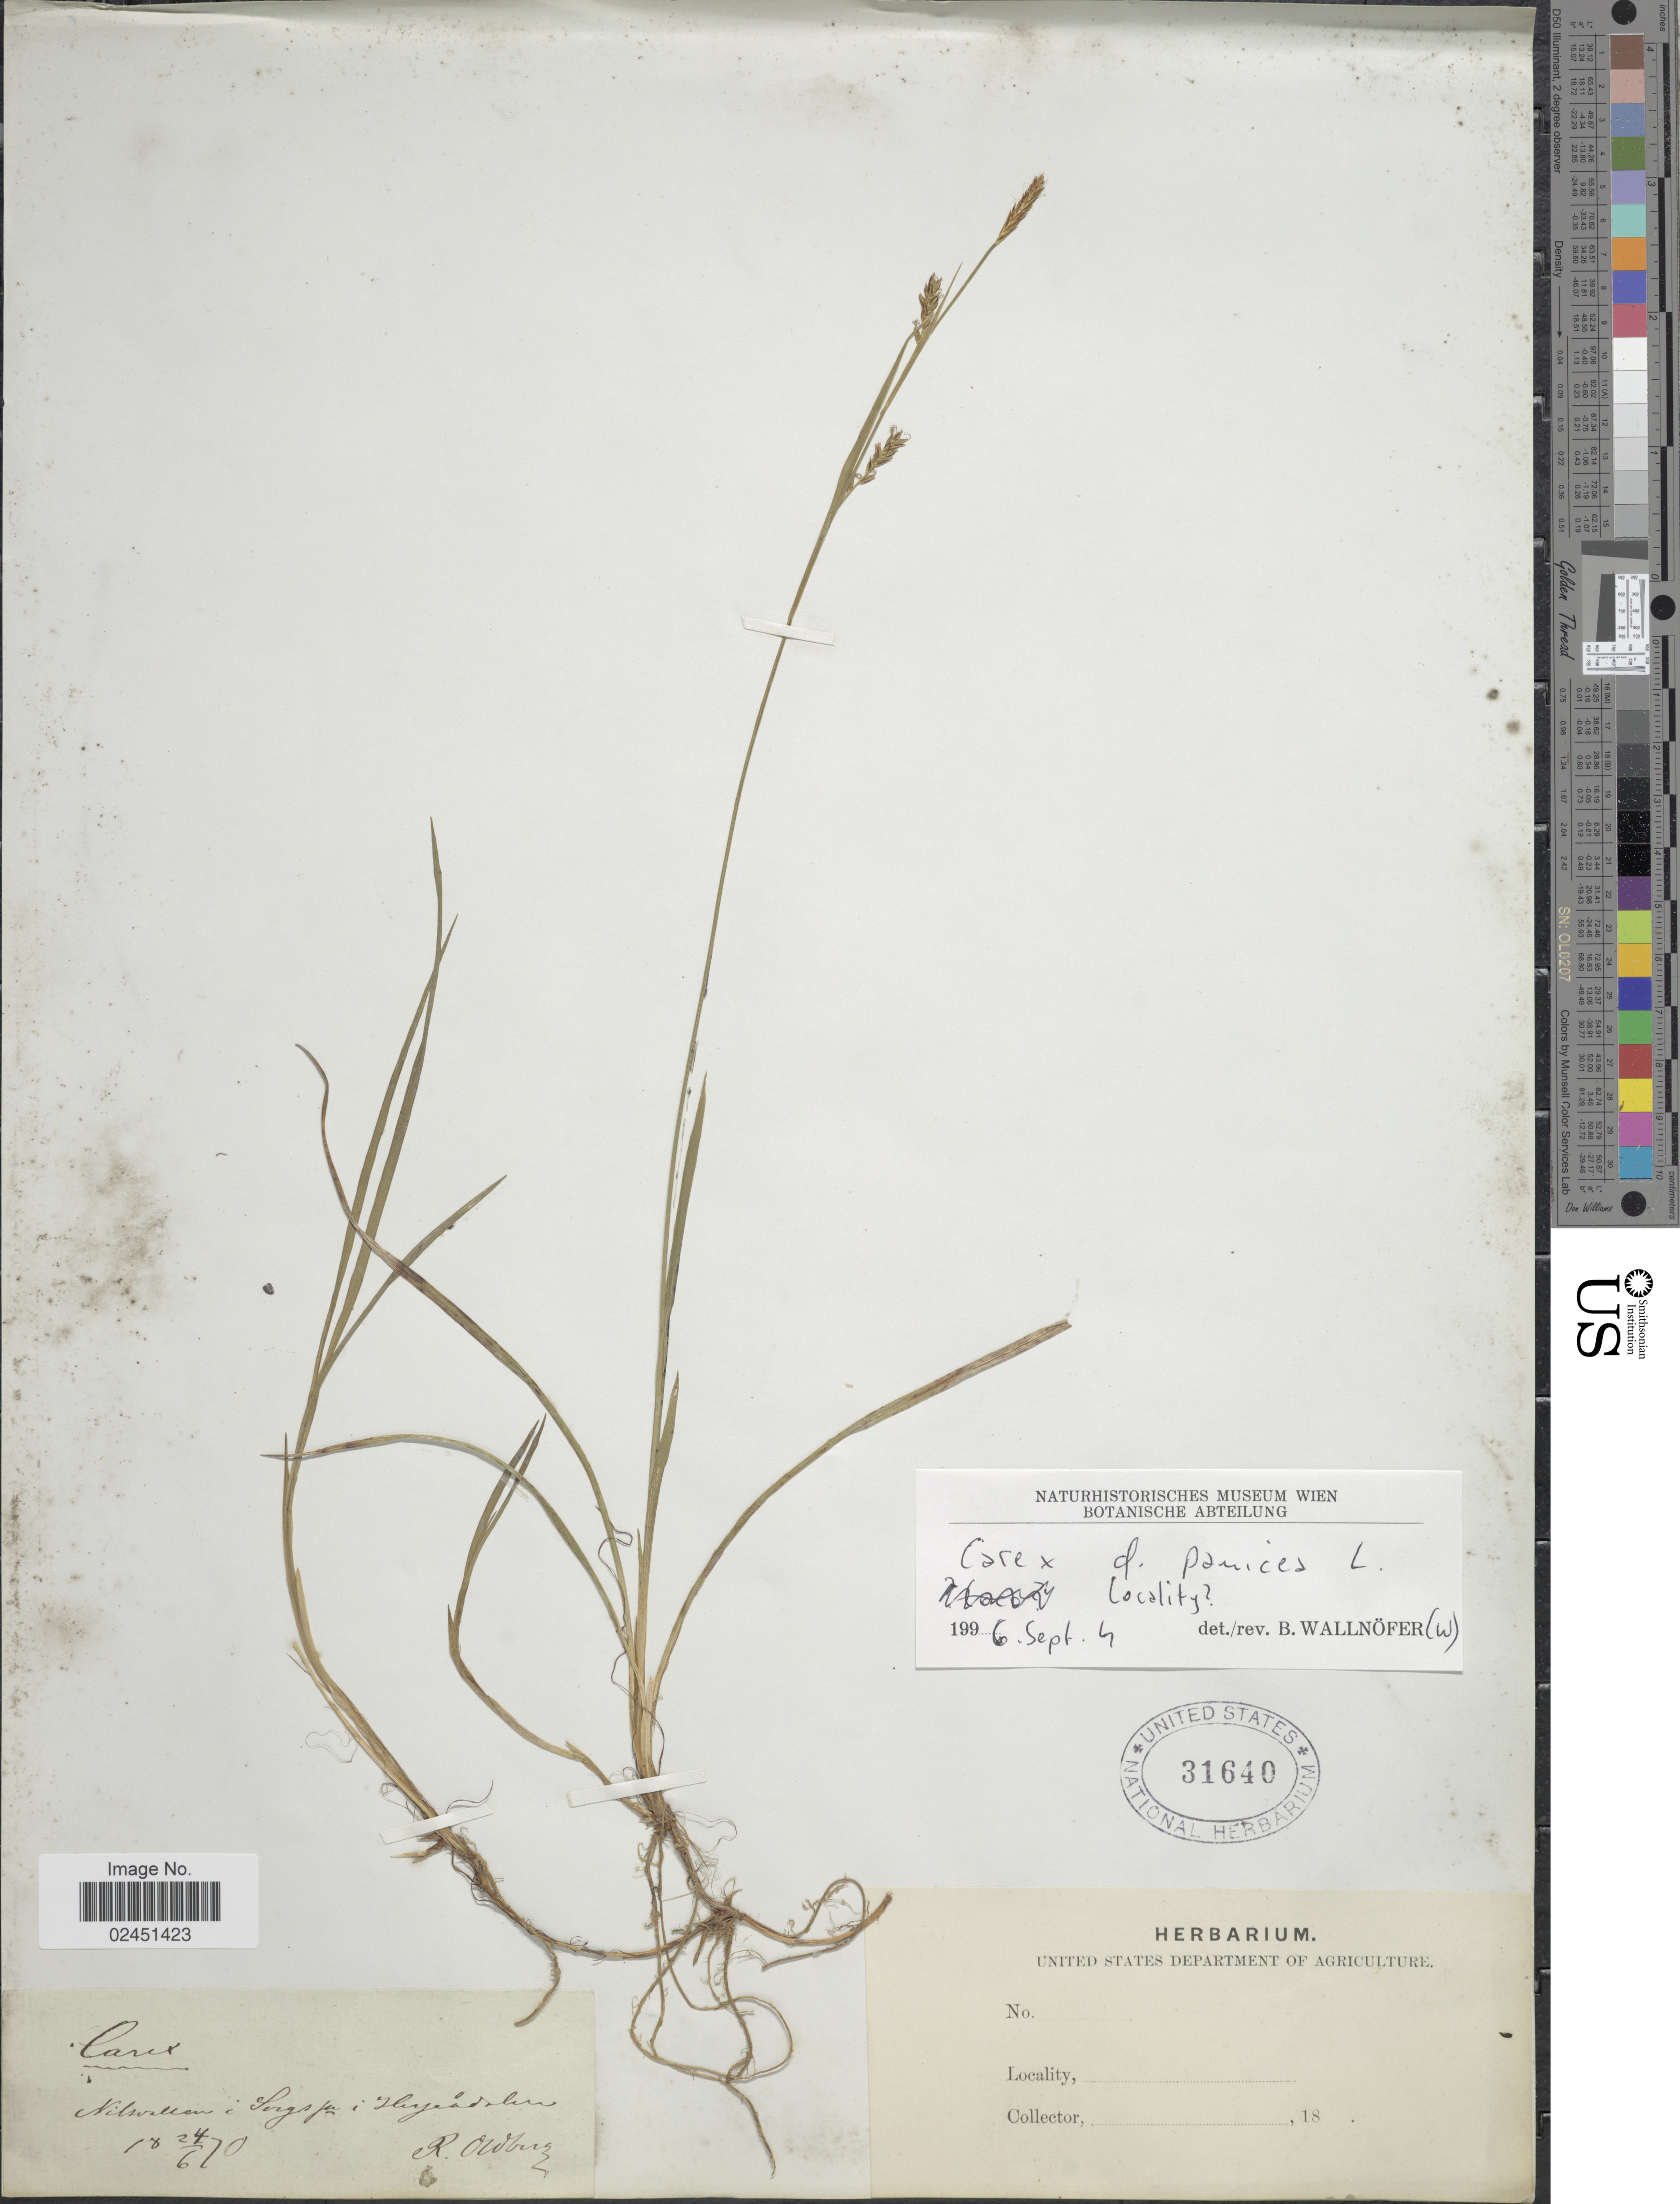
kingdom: Plantae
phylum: Tracheophyta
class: Liliopsida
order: Poales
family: Cyperaceae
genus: Carex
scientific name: Carex panicea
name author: L.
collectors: R. Oldberg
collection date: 1870-06-24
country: Sweden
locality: Nilsvallen i Sergs [interpreted] sn. i Herjedalen.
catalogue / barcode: US 31640